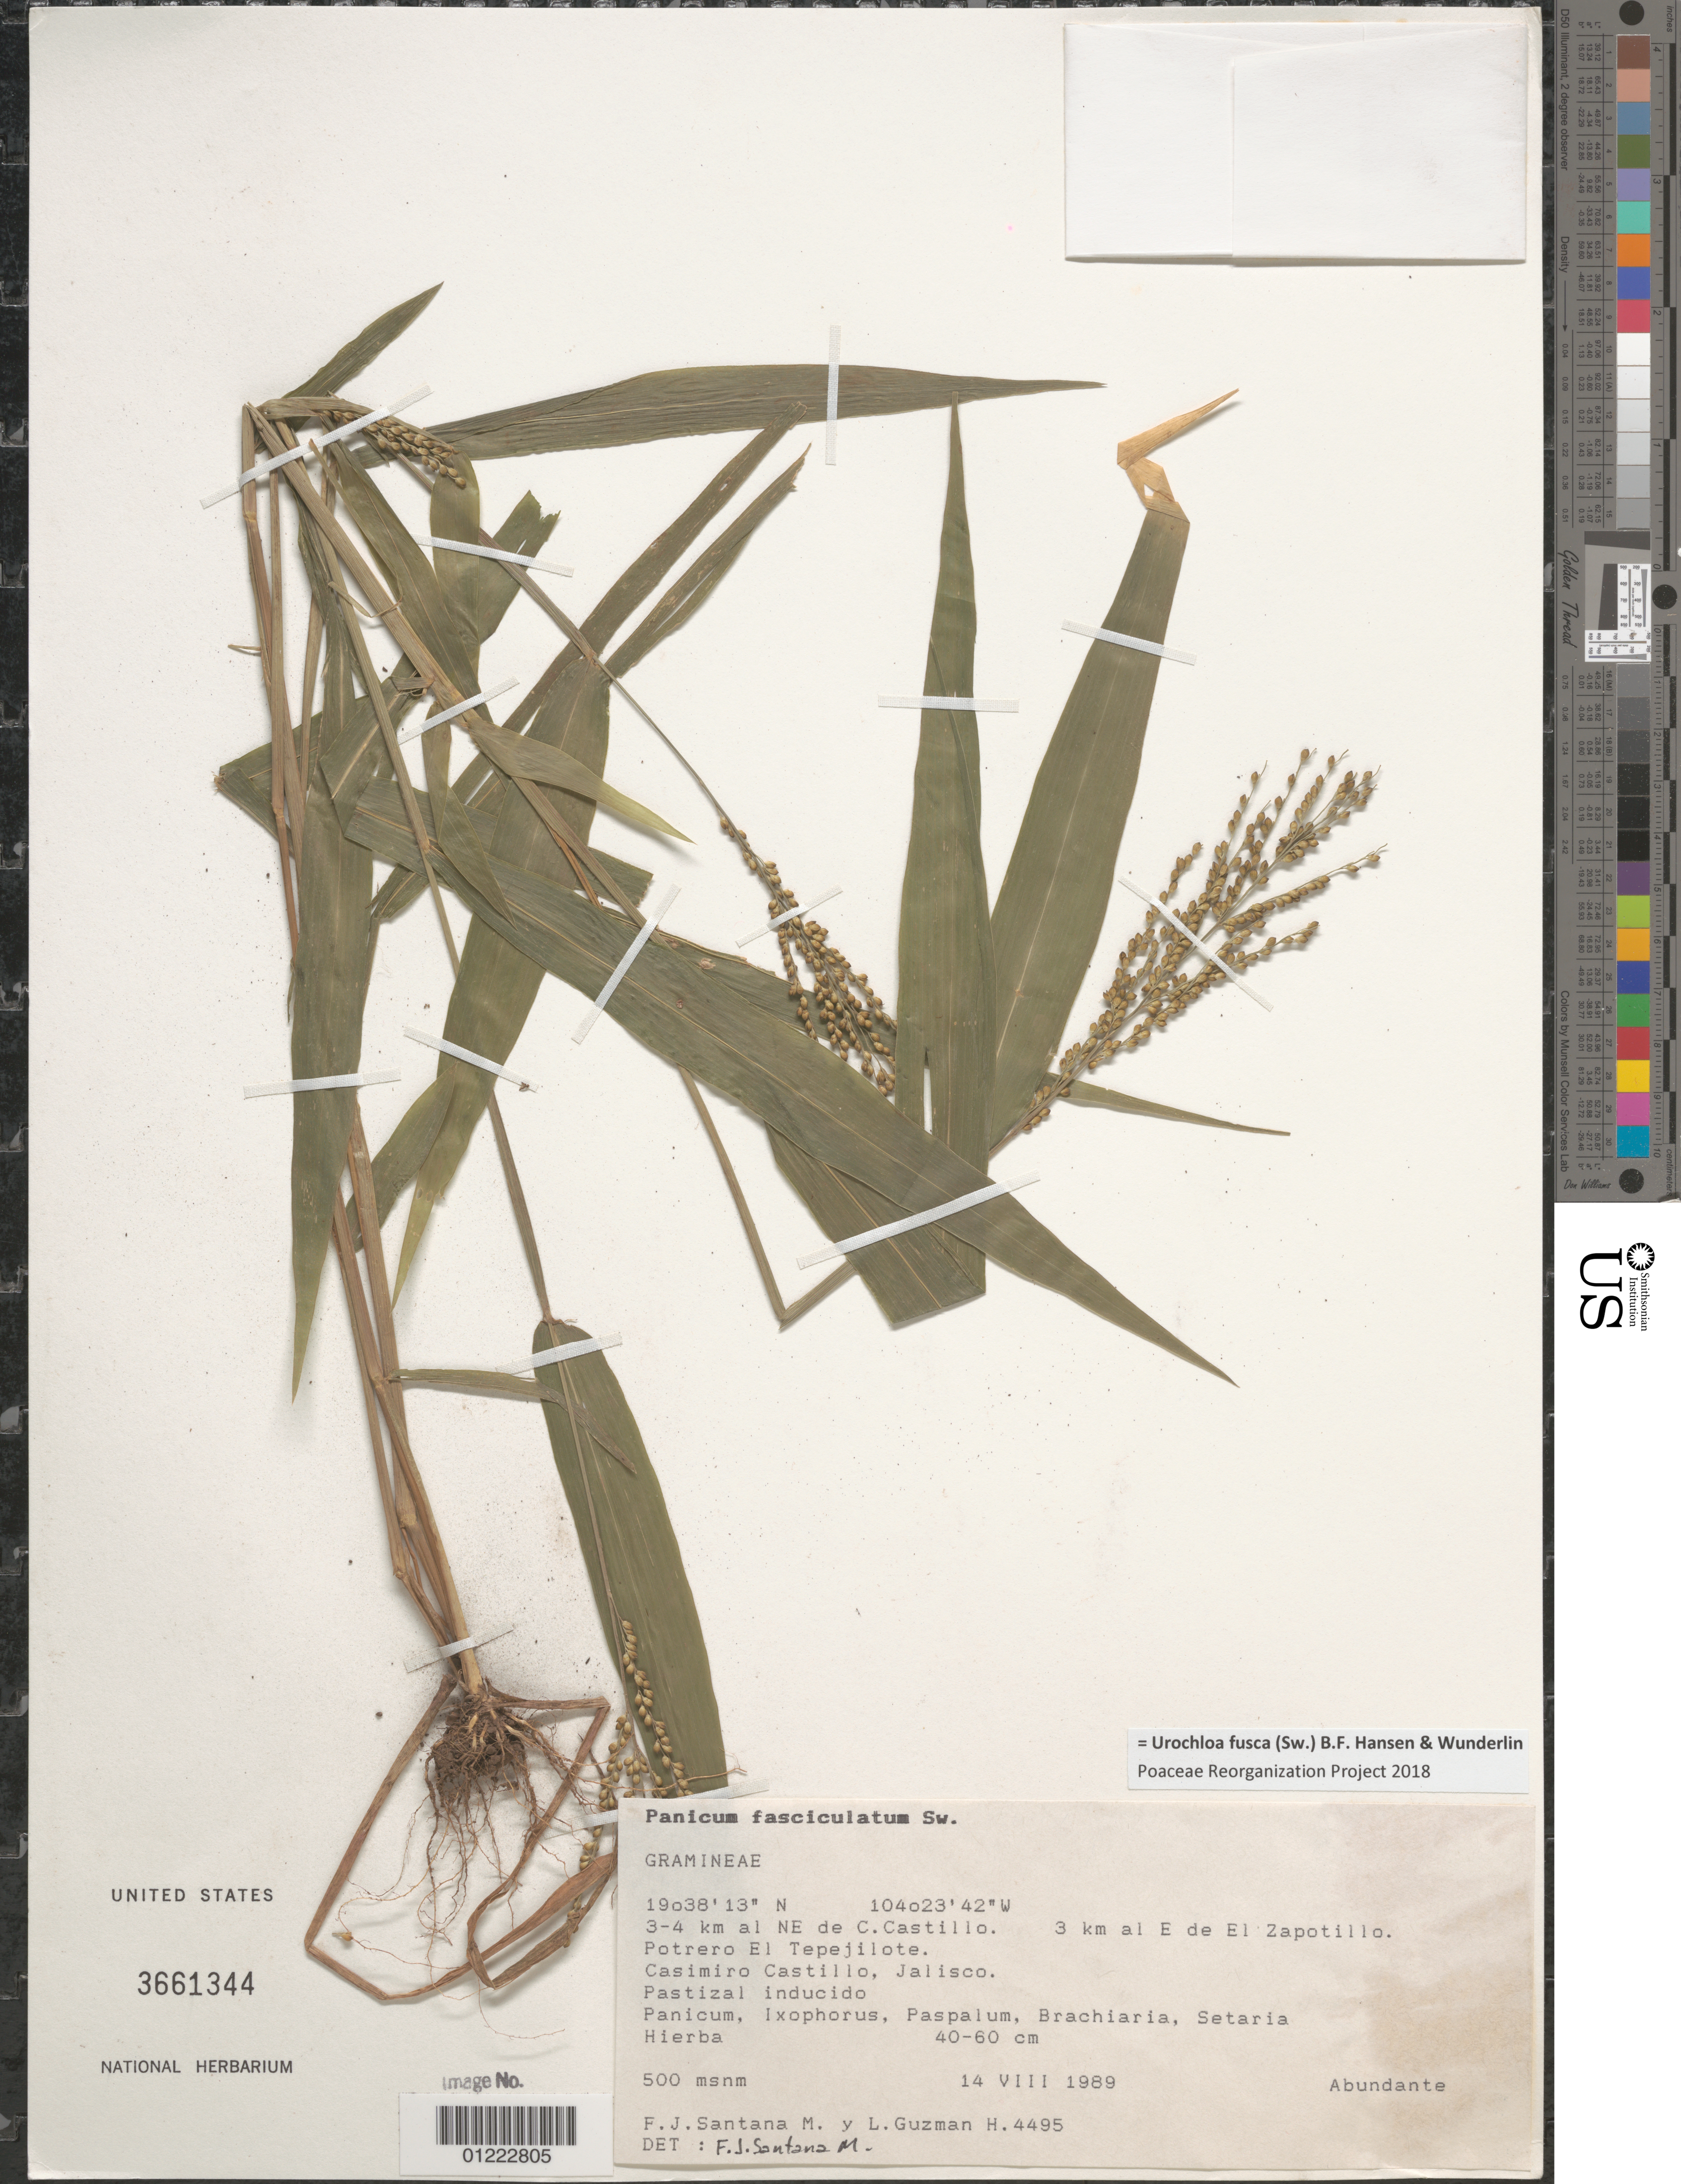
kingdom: Plantae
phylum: Tracheophyta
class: Liliopsida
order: Poales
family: Poaceae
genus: Brachiaria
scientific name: Brachiaria fasciculata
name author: (Sw.) Parodi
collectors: F. J. Santana M. & L. Guzmán H.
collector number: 4495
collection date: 1989-08-14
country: Mexico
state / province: Jalisco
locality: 3-4 km al NE de C. Castillo. 3 km al E de El Zapotillo. Potrero El Tepejilote. Casimiro Castillo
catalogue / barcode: US 3661344